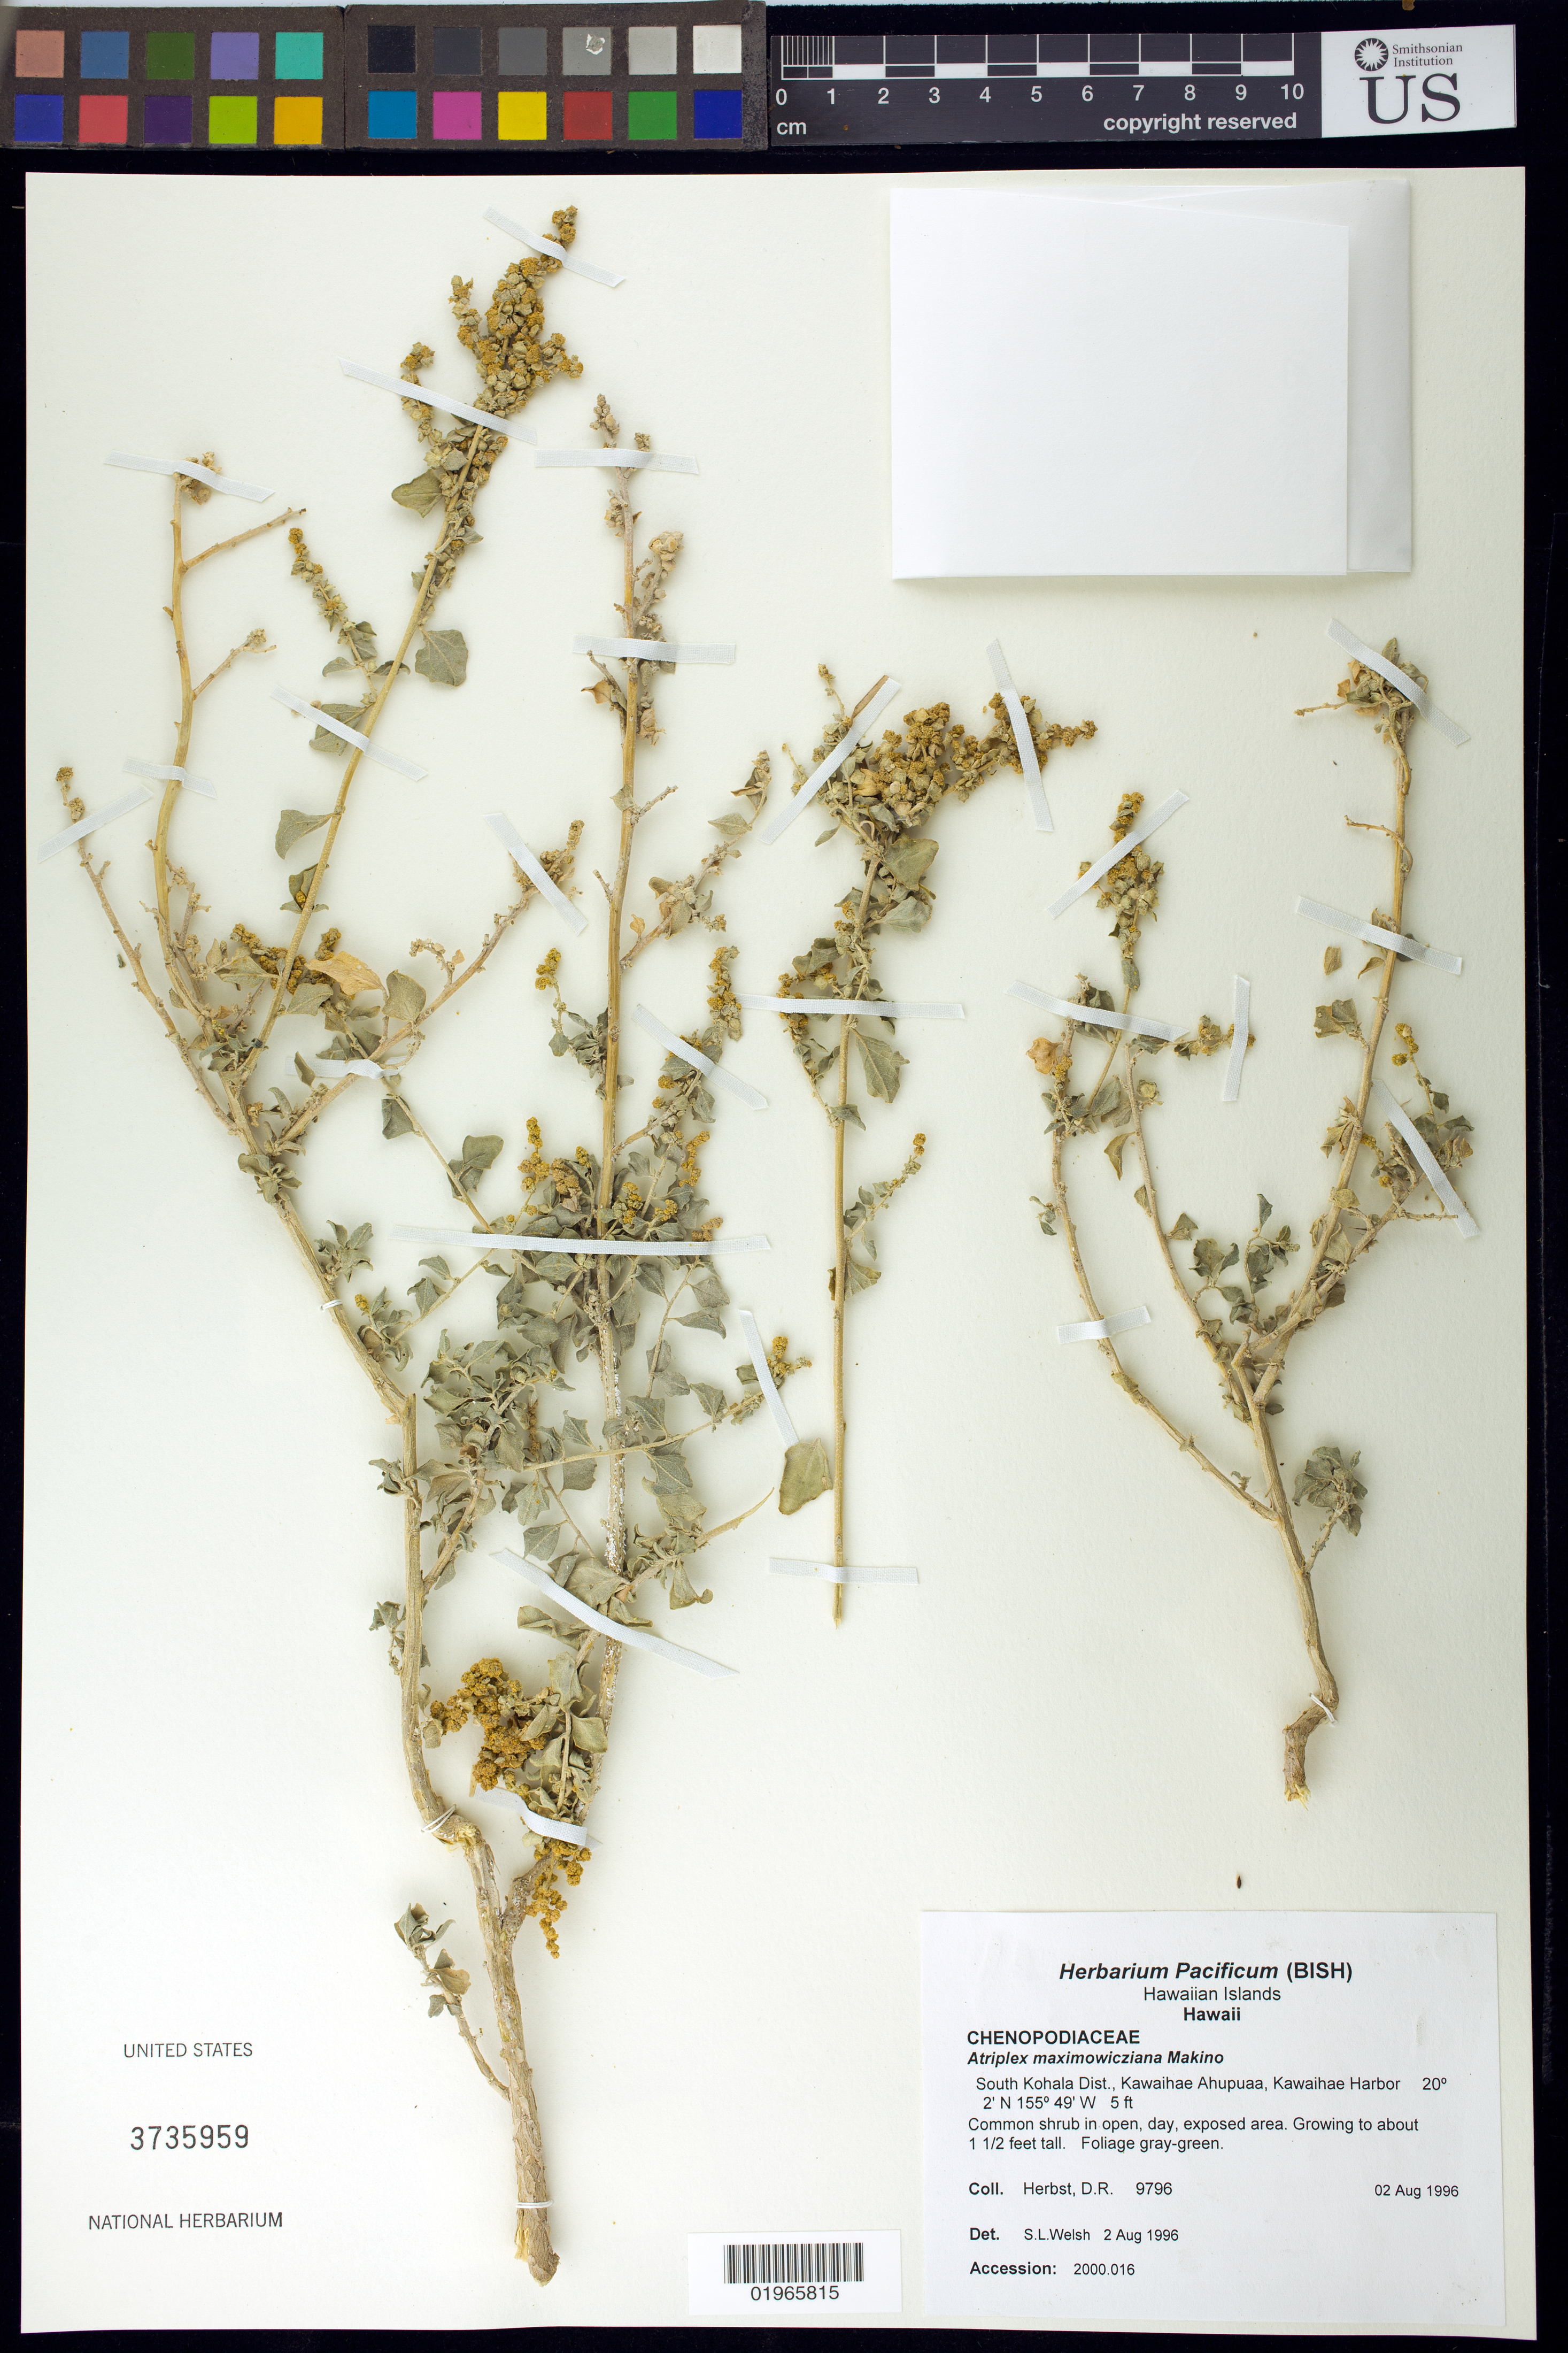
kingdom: Plantae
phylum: Tracheophyta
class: Magnoliopsida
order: Caryophyllales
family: Amaranthaceae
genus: Atriplex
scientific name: Atriplex maximowicziana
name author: Makino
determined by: Welsh, Stanley L., (BRY), Brigham Young University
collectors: D. R. Herbst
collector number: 9796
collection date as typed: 2 Aug 1996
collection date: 1996-08-02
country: United States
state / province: Hawaii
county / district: Hawaii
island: Hawaii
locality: South Kohala Distr., Kawaihae Ahupua'a, Kawaihae Harbor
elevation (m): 1.5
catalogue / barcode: US 3735959